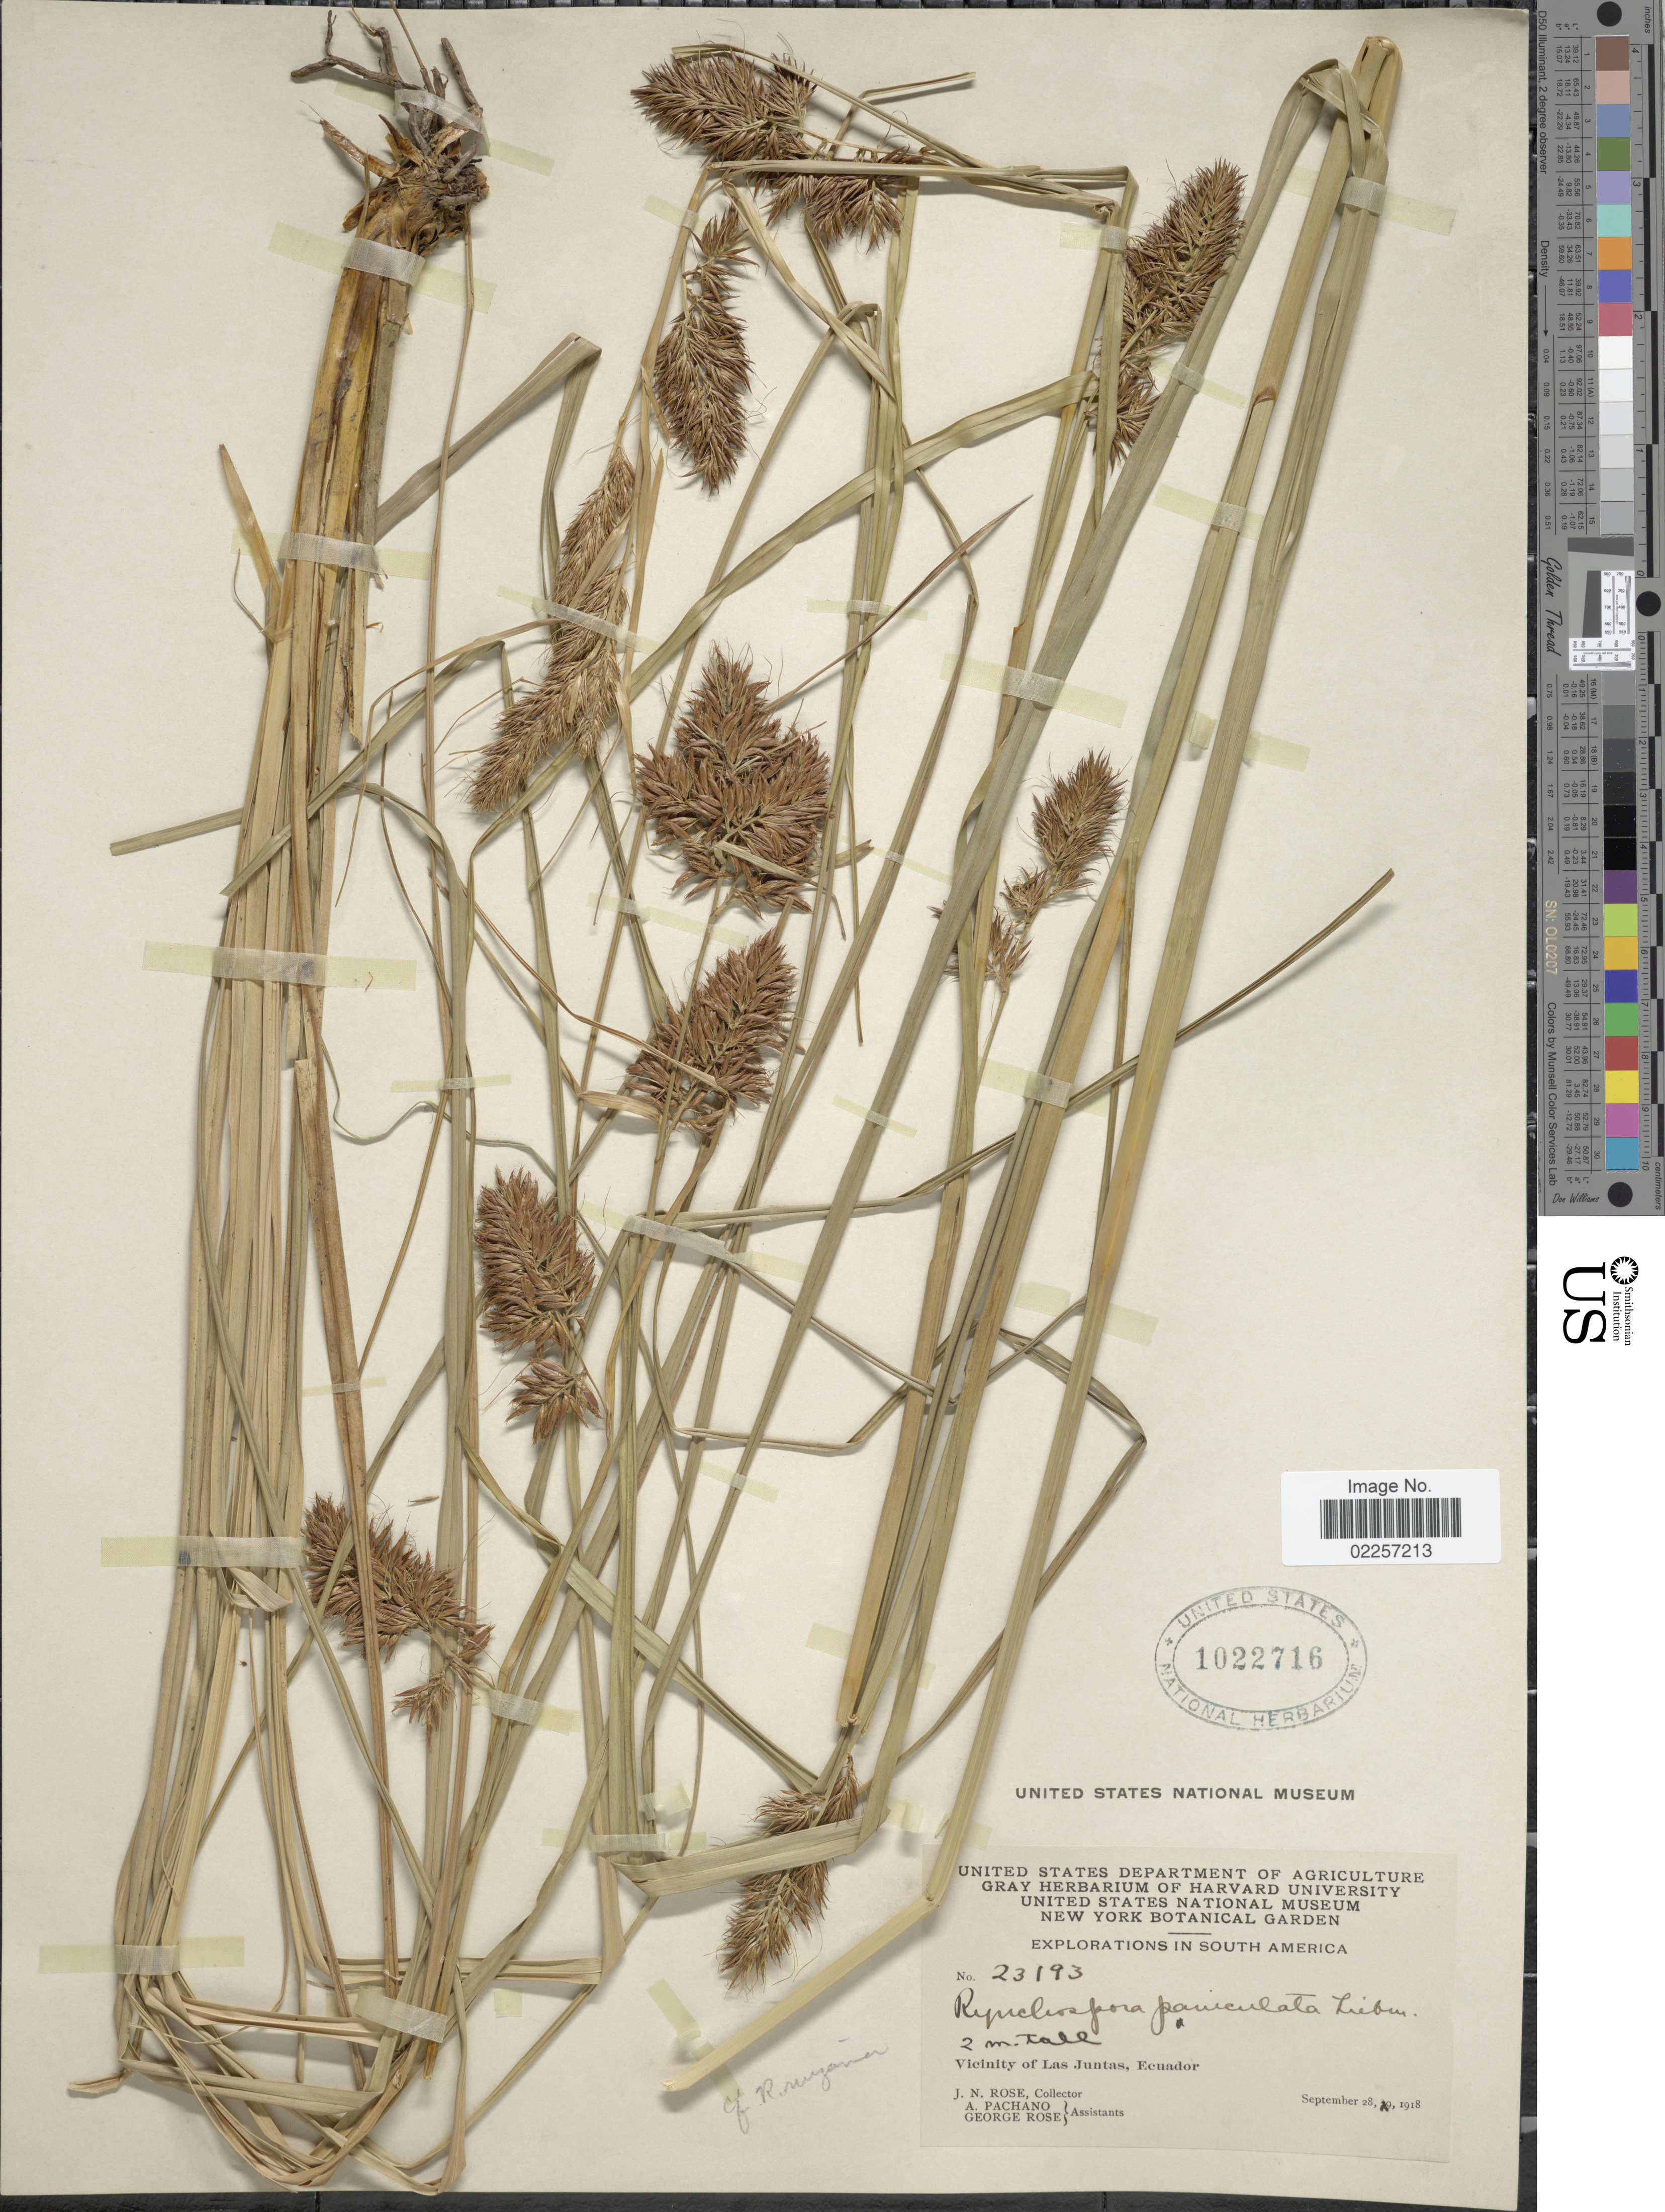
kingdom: Plantae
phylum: Tracheophyta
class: Liliopsida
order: Poales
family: Cyperaceae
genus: Rhynchospora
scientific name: Rhynchospora ruiziana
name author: Boeckeler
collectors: J. N. Rose, A. Pachano & G. Rose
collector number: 23193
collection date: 1918-09-28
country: Ecuador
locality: Vicinity of Las Juntas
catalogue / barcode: US 1022716